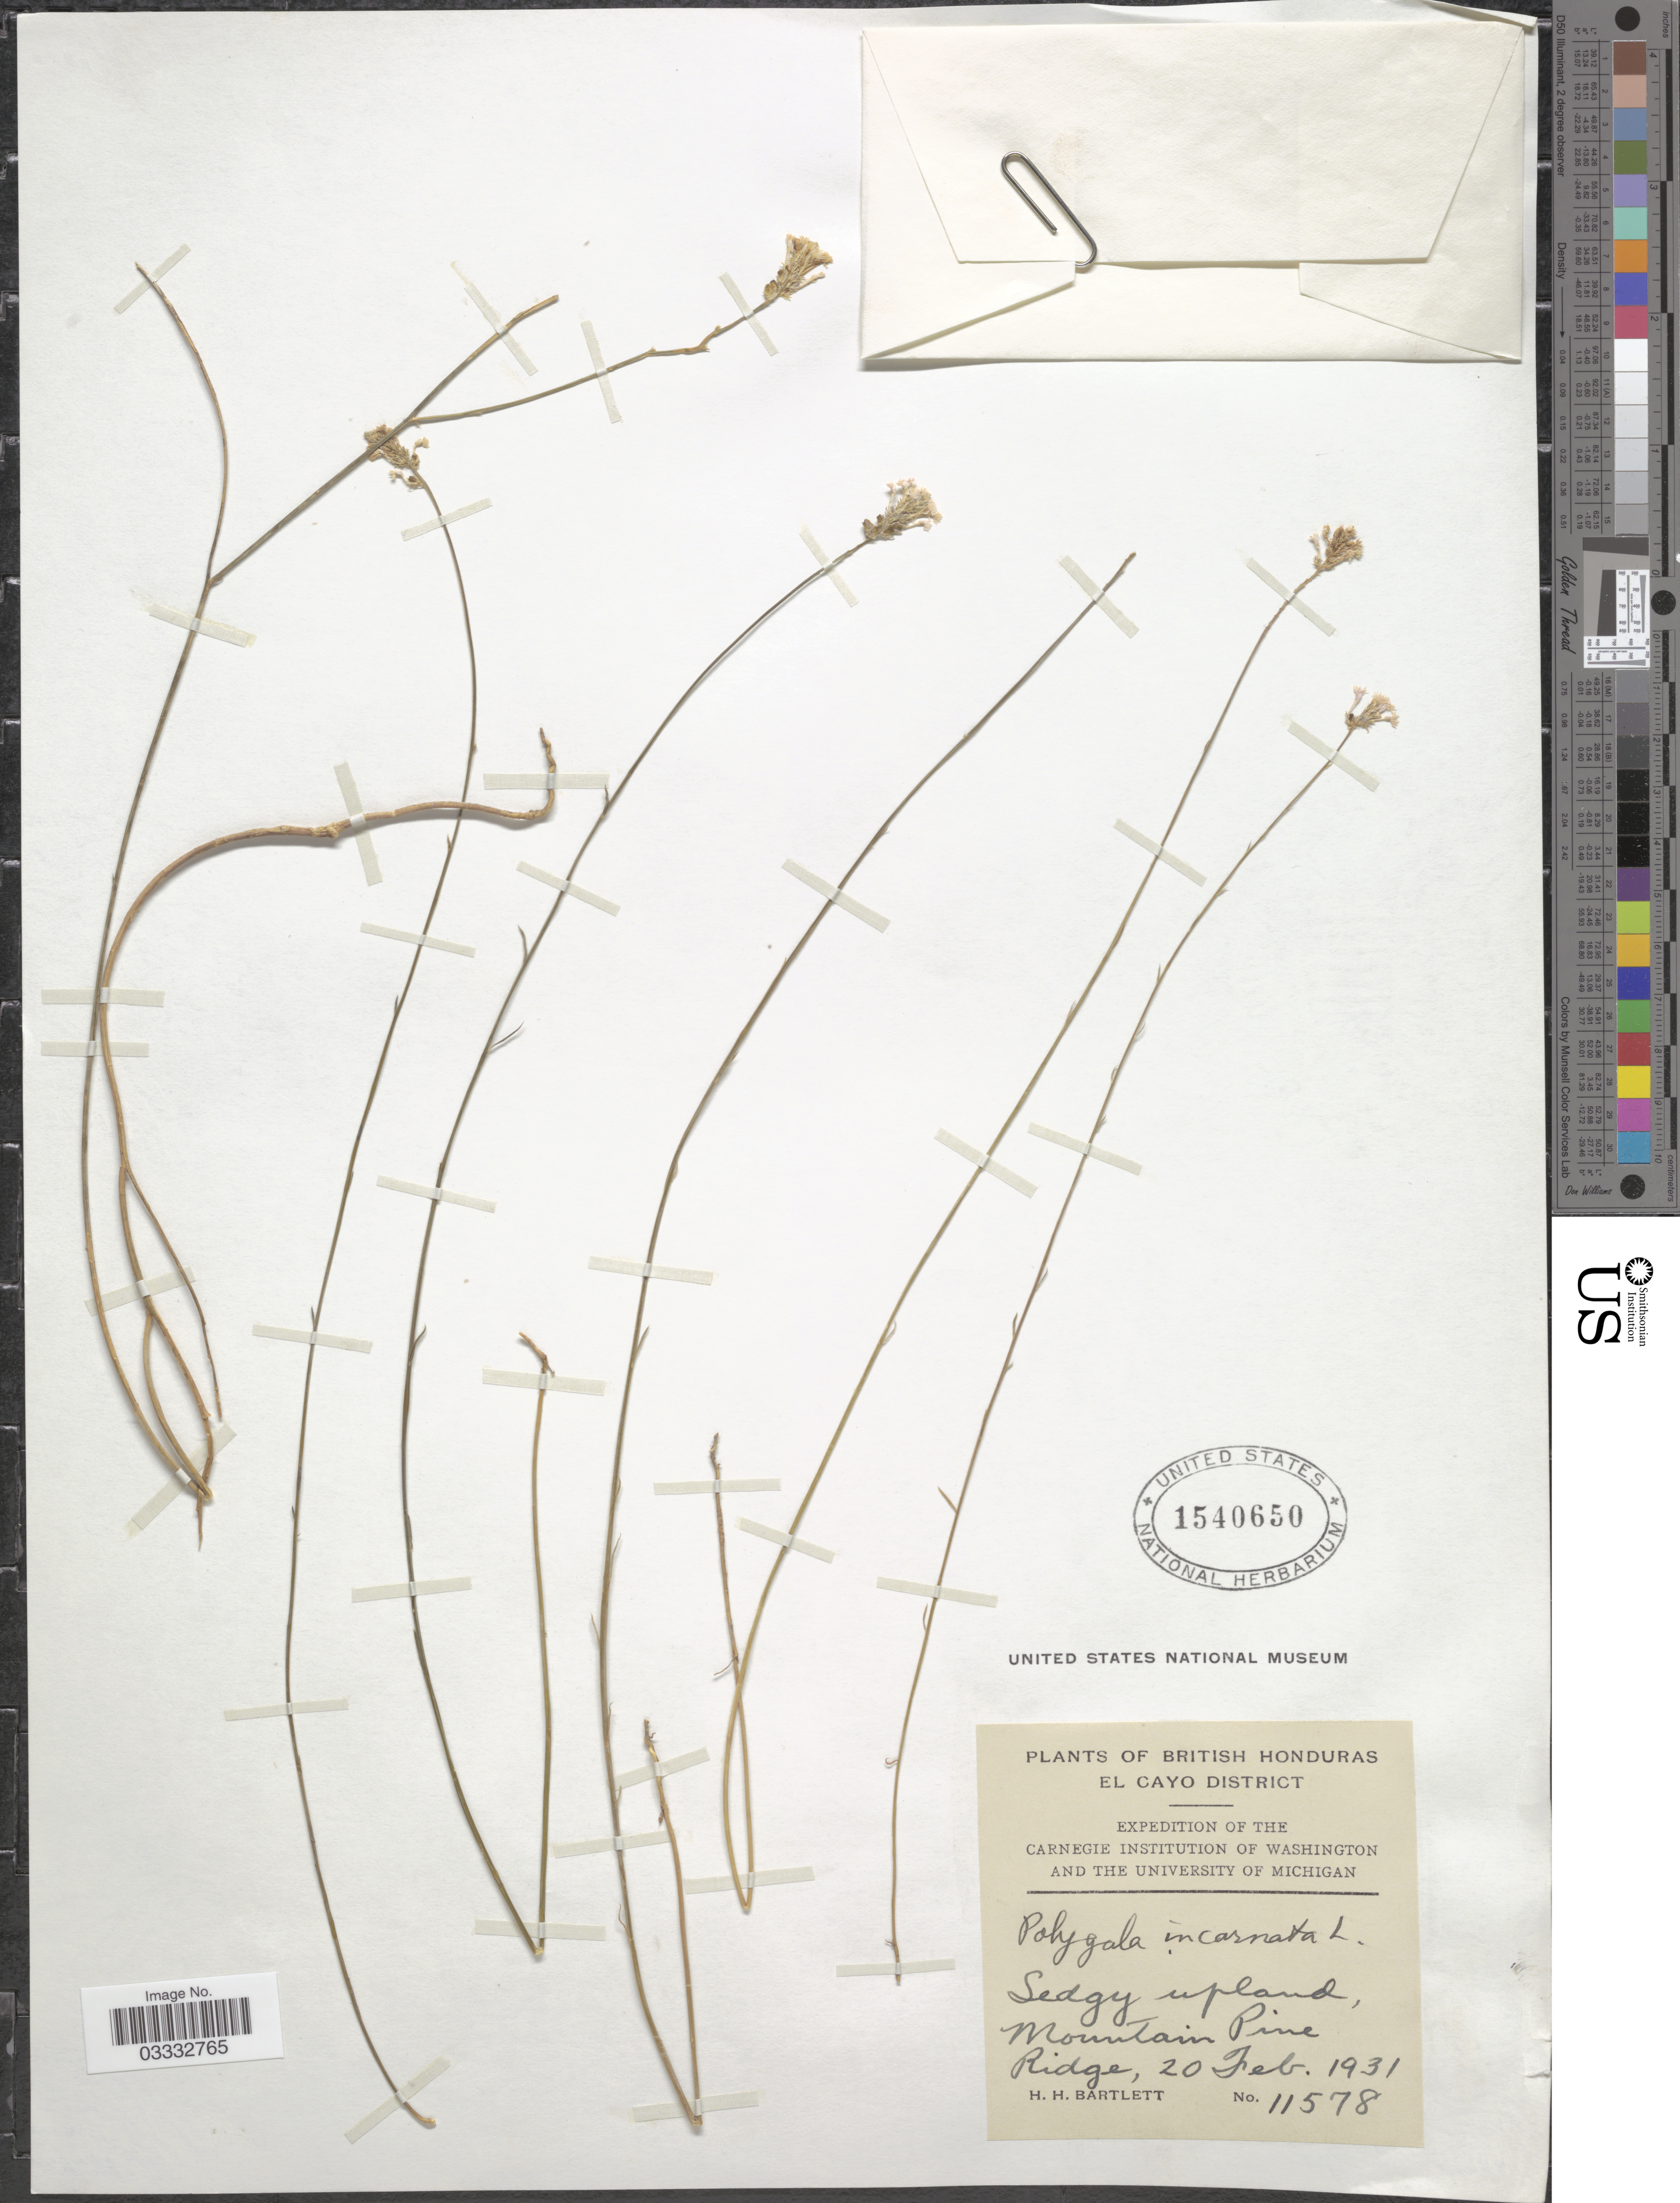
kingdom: Plantae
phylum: Tracheophyta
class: Magnoliopsida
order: Fabales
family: Polygalaceae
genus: Polygala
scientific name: Polygala incarnata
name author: L.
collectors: H. H. Bartlett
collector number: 11578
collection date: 1931-02-20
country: Belize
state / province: Cayo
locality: British Honduras. El Cayo District. Mountain Pine Ridge.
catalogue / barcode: US 1540650